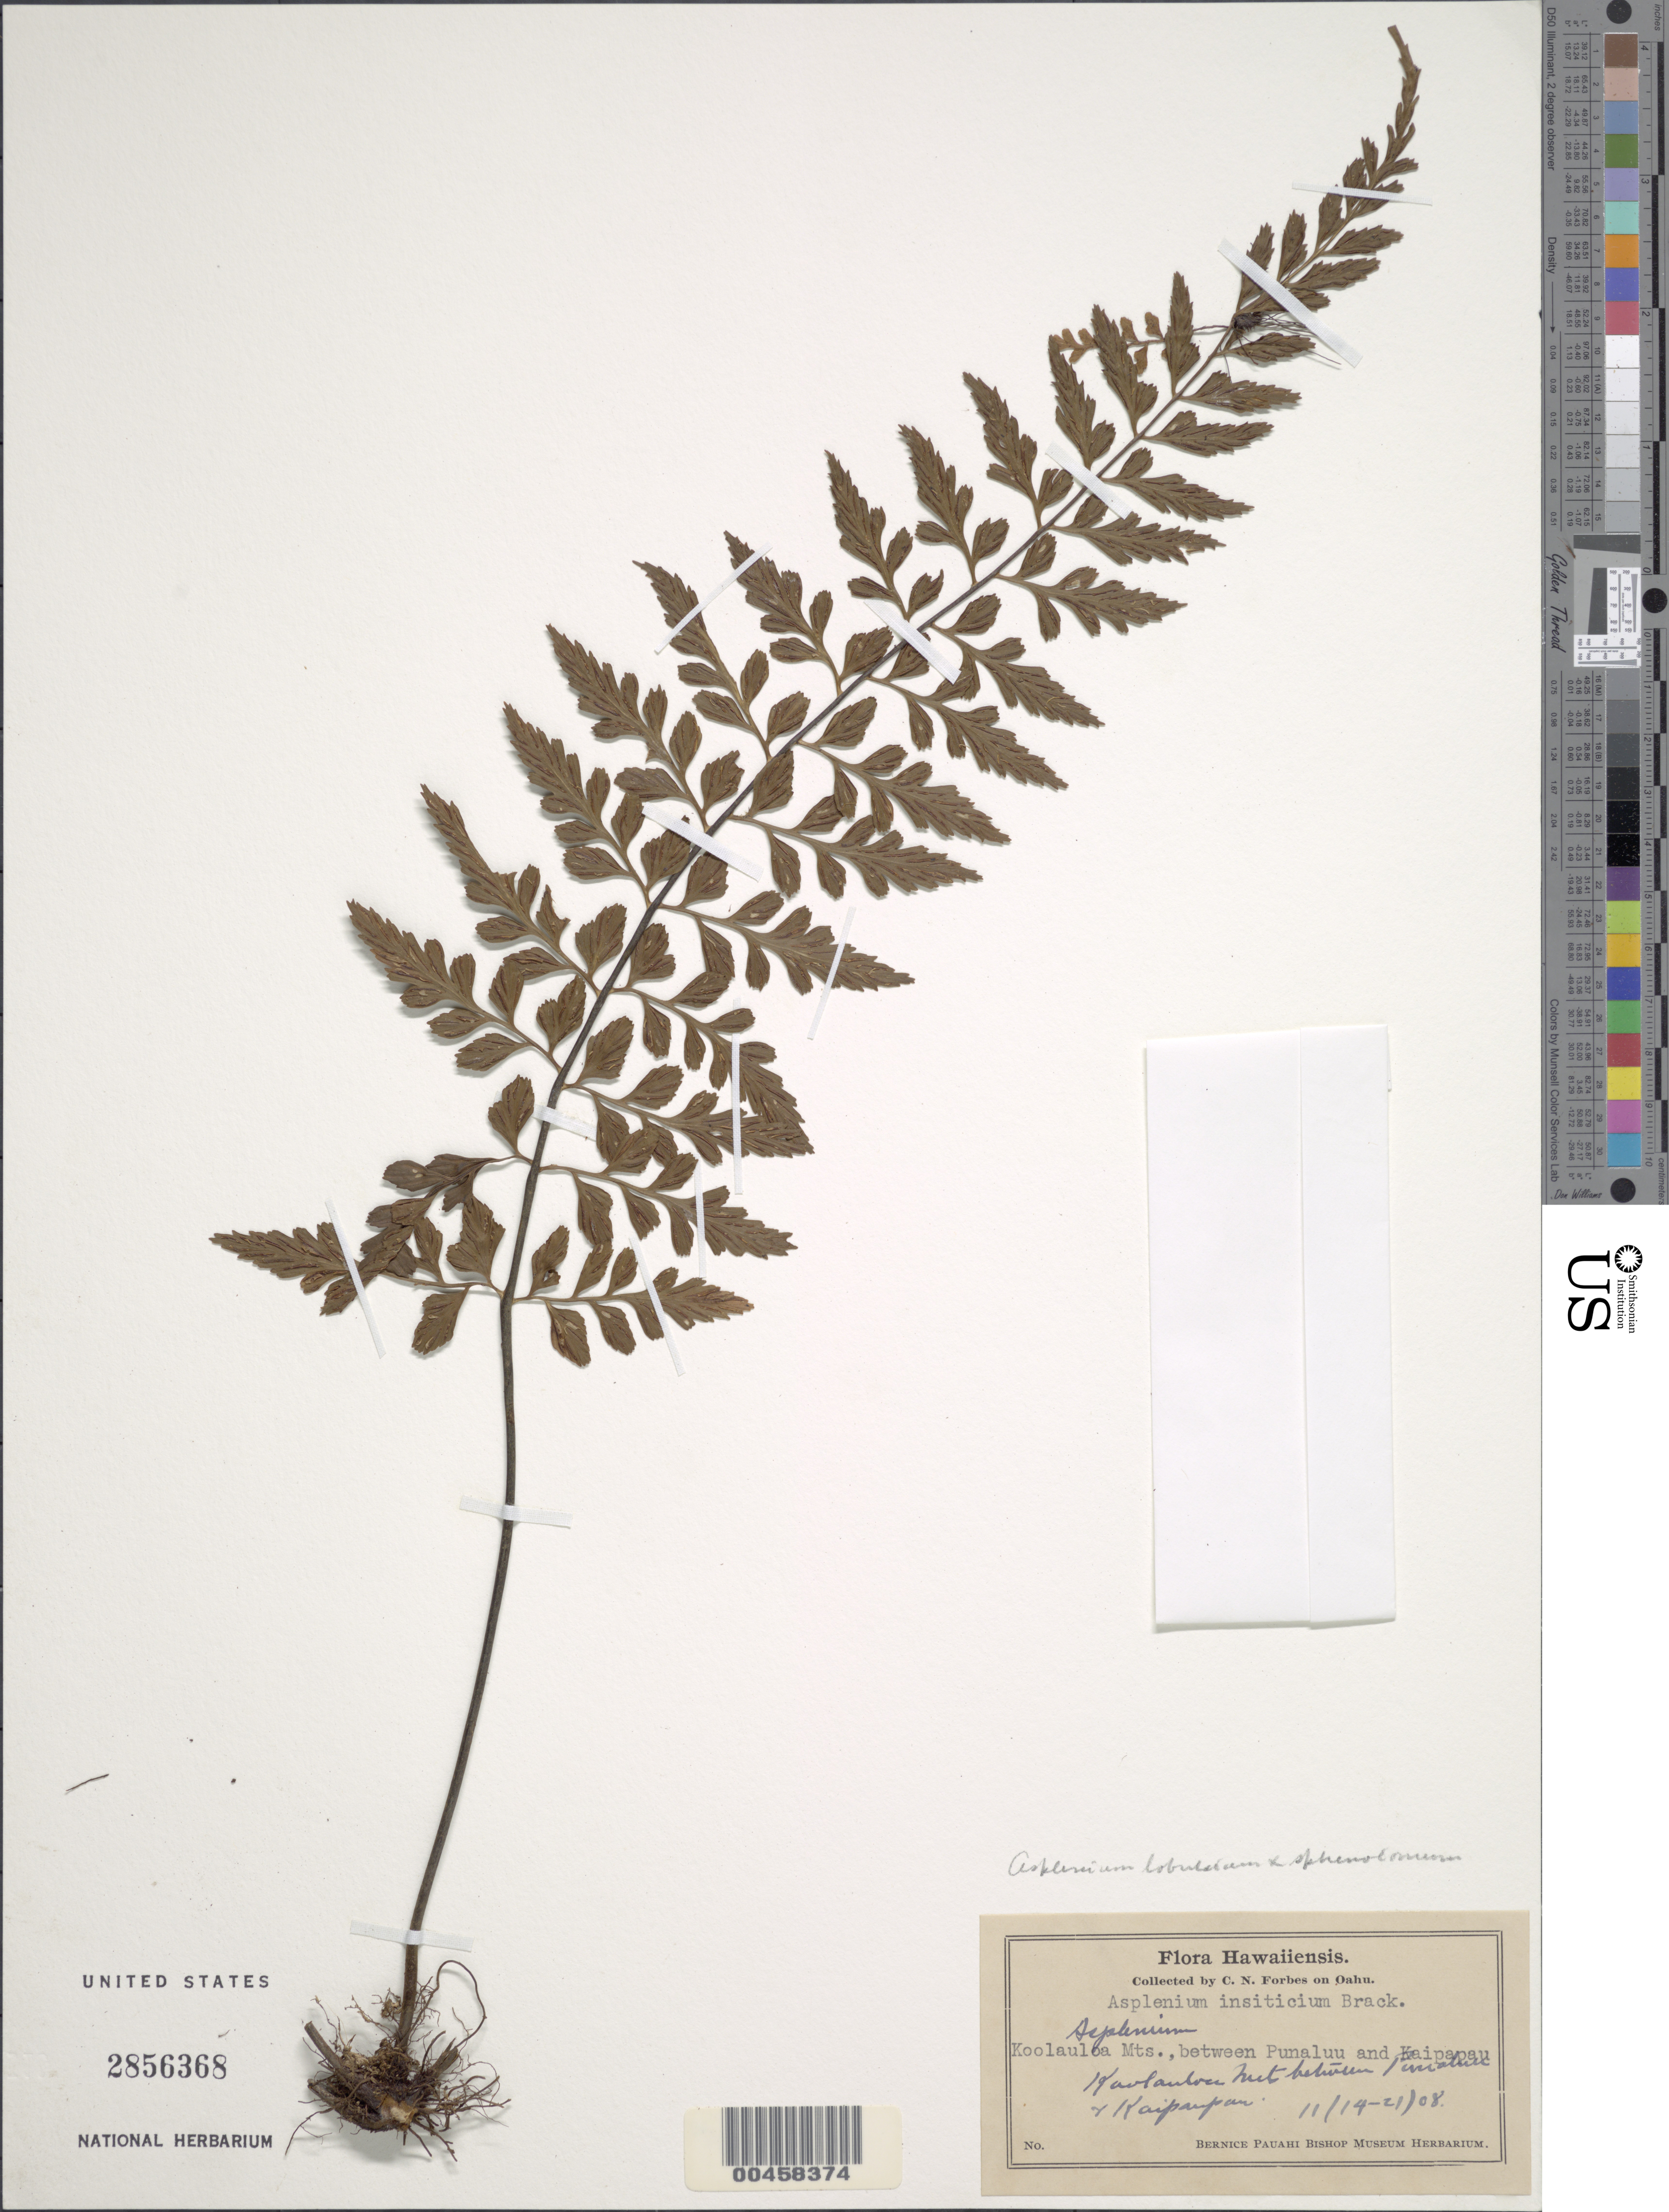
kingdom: Plantae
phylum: Tracheophyta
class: Polypodiopsida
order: Polypodiales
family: Aspleniaceae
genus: Asplenium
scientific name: Asplenium lobulatum x A. sphenotomum Hillebr.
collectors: C. N. Forbes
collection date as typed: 14 Nov 1908 to 21 Nov 1908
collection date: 1908-11-14/1908-11-21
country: United States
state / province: Hawaii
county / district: Honolulu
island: Oahu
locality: Koolauloa Mts., between Punaluu and Kaipapau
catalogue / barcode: US 2856368